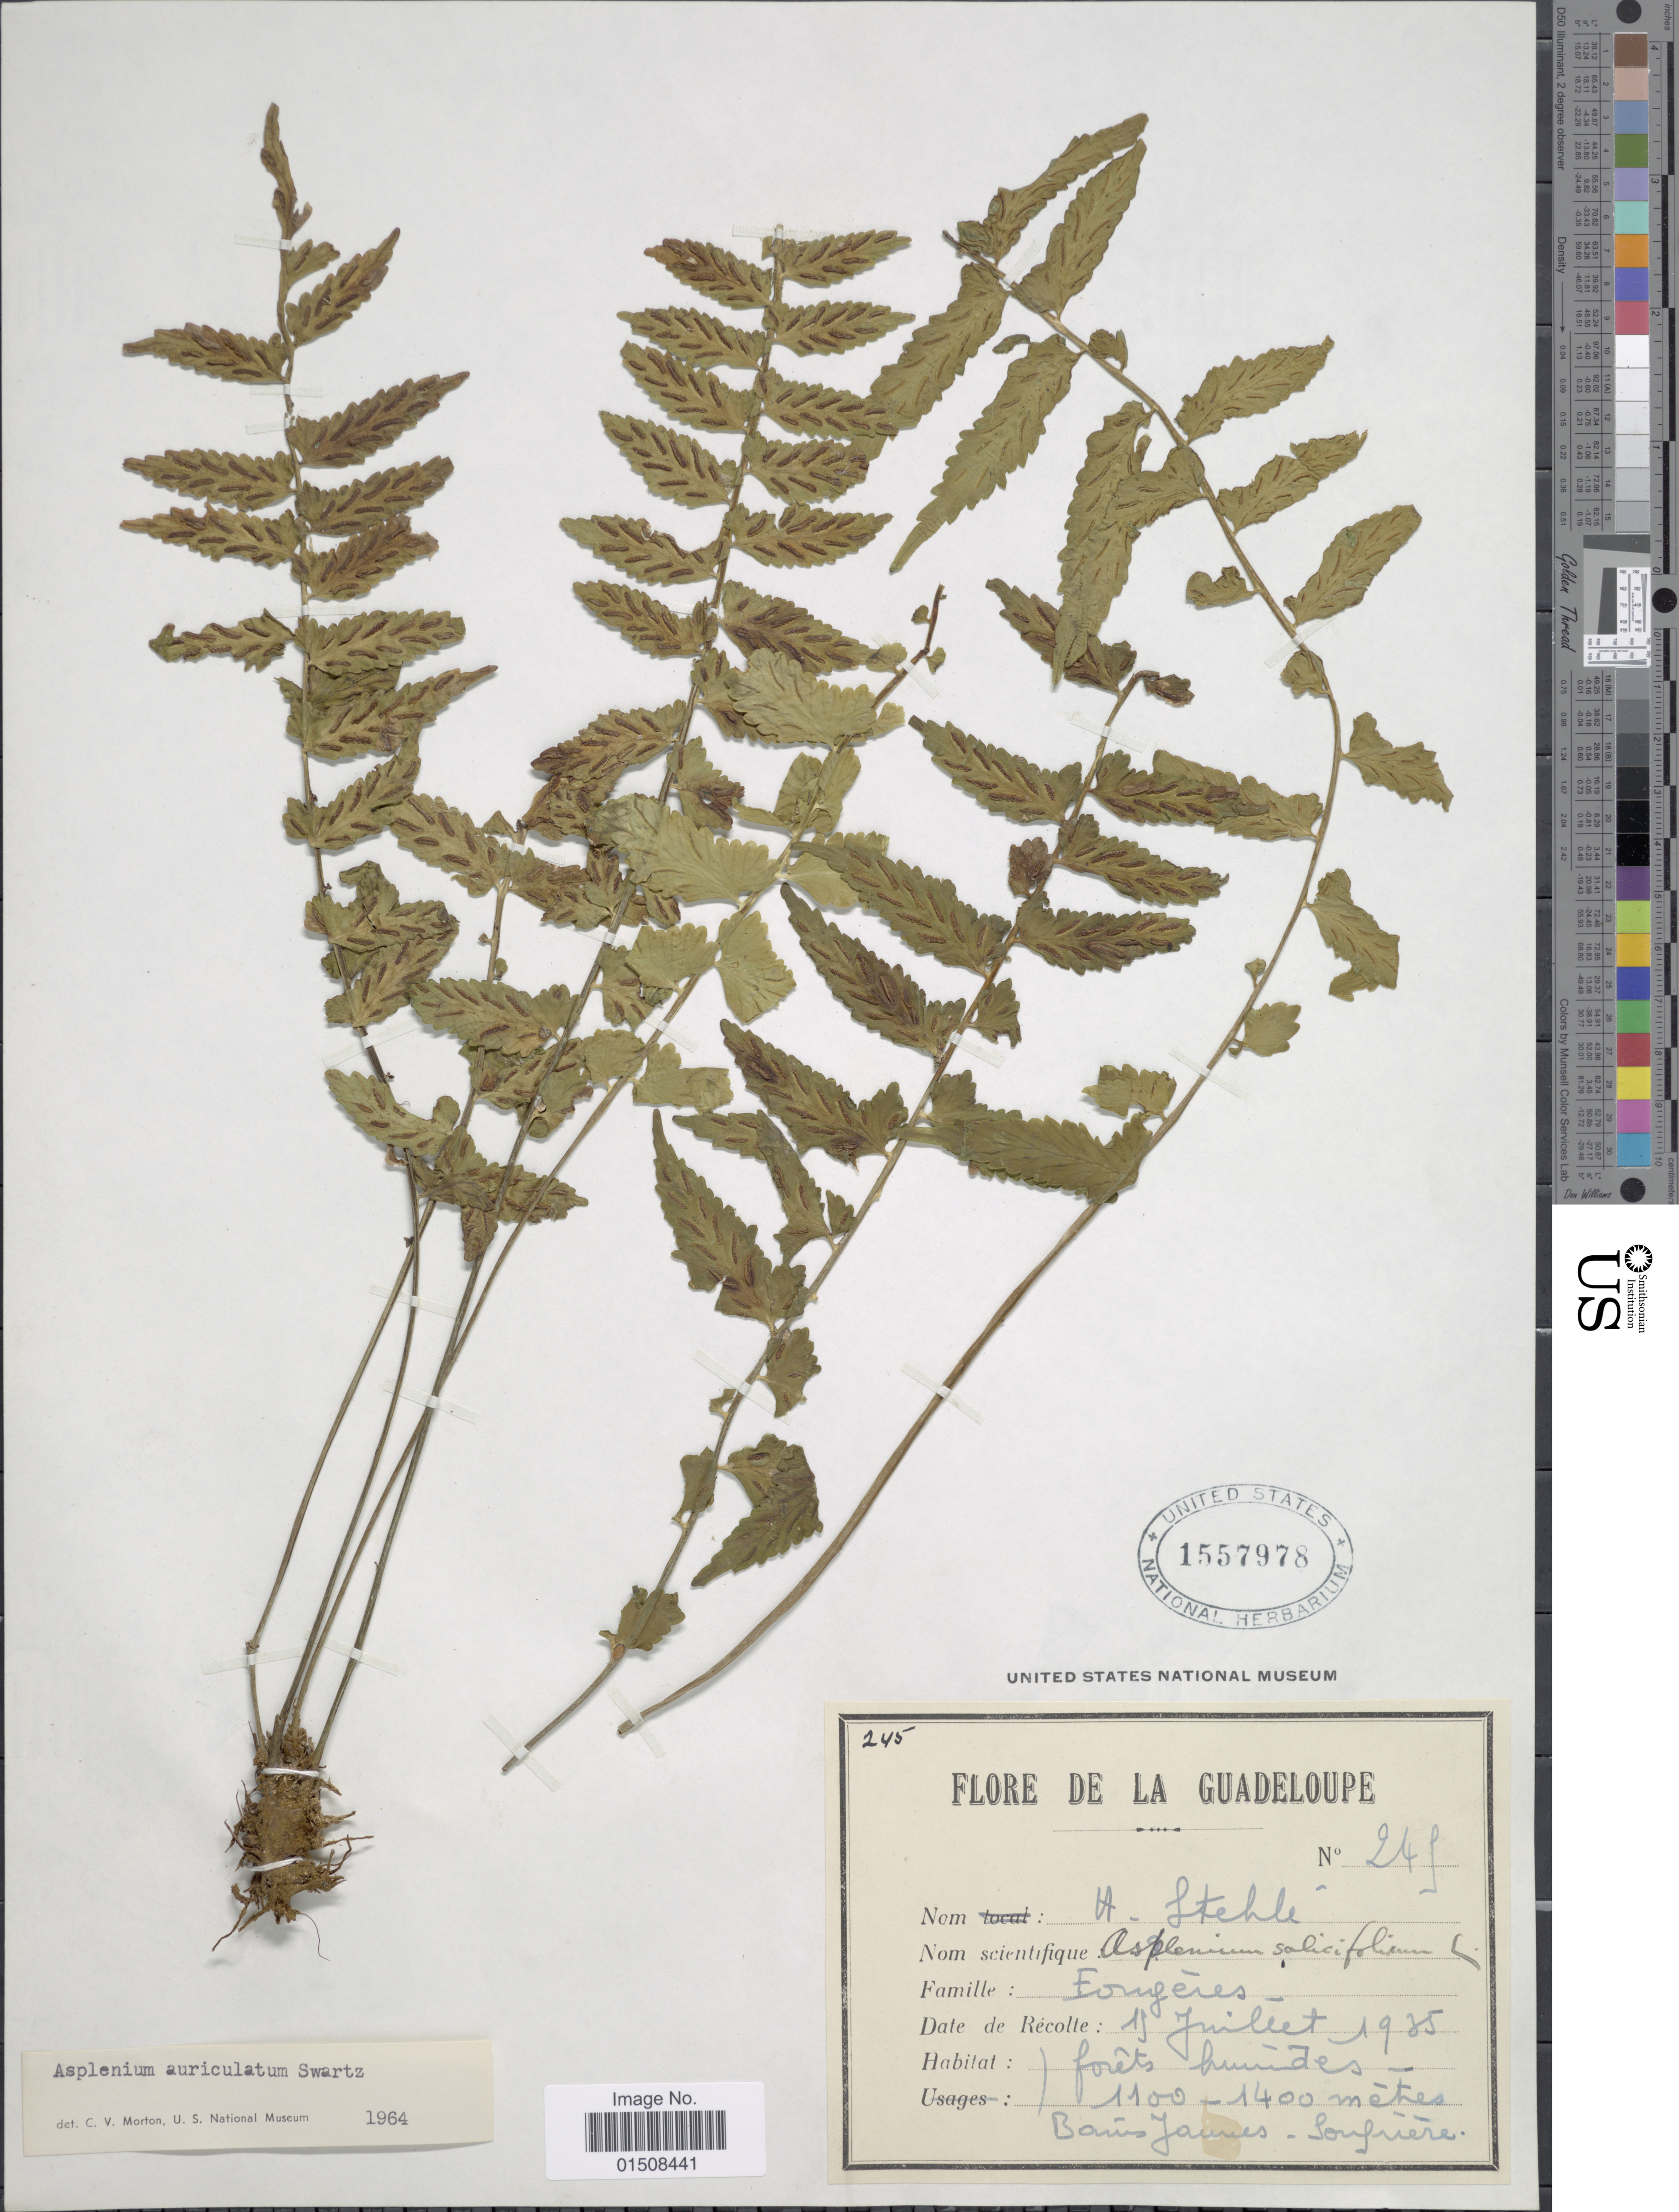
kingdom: Plantae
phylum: Tracheophyta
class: Polypodiopsida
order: Polypodiales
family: Aspleniaceae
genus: Asplenium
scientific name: Asplenium auriculatum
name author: Sw.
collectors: A. Stehle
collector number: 245*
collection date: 1935-07-15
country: Guadeloupe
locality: Baus Jannes-Soufiere [interpreted]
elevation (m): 1100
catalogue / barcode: US 1557978